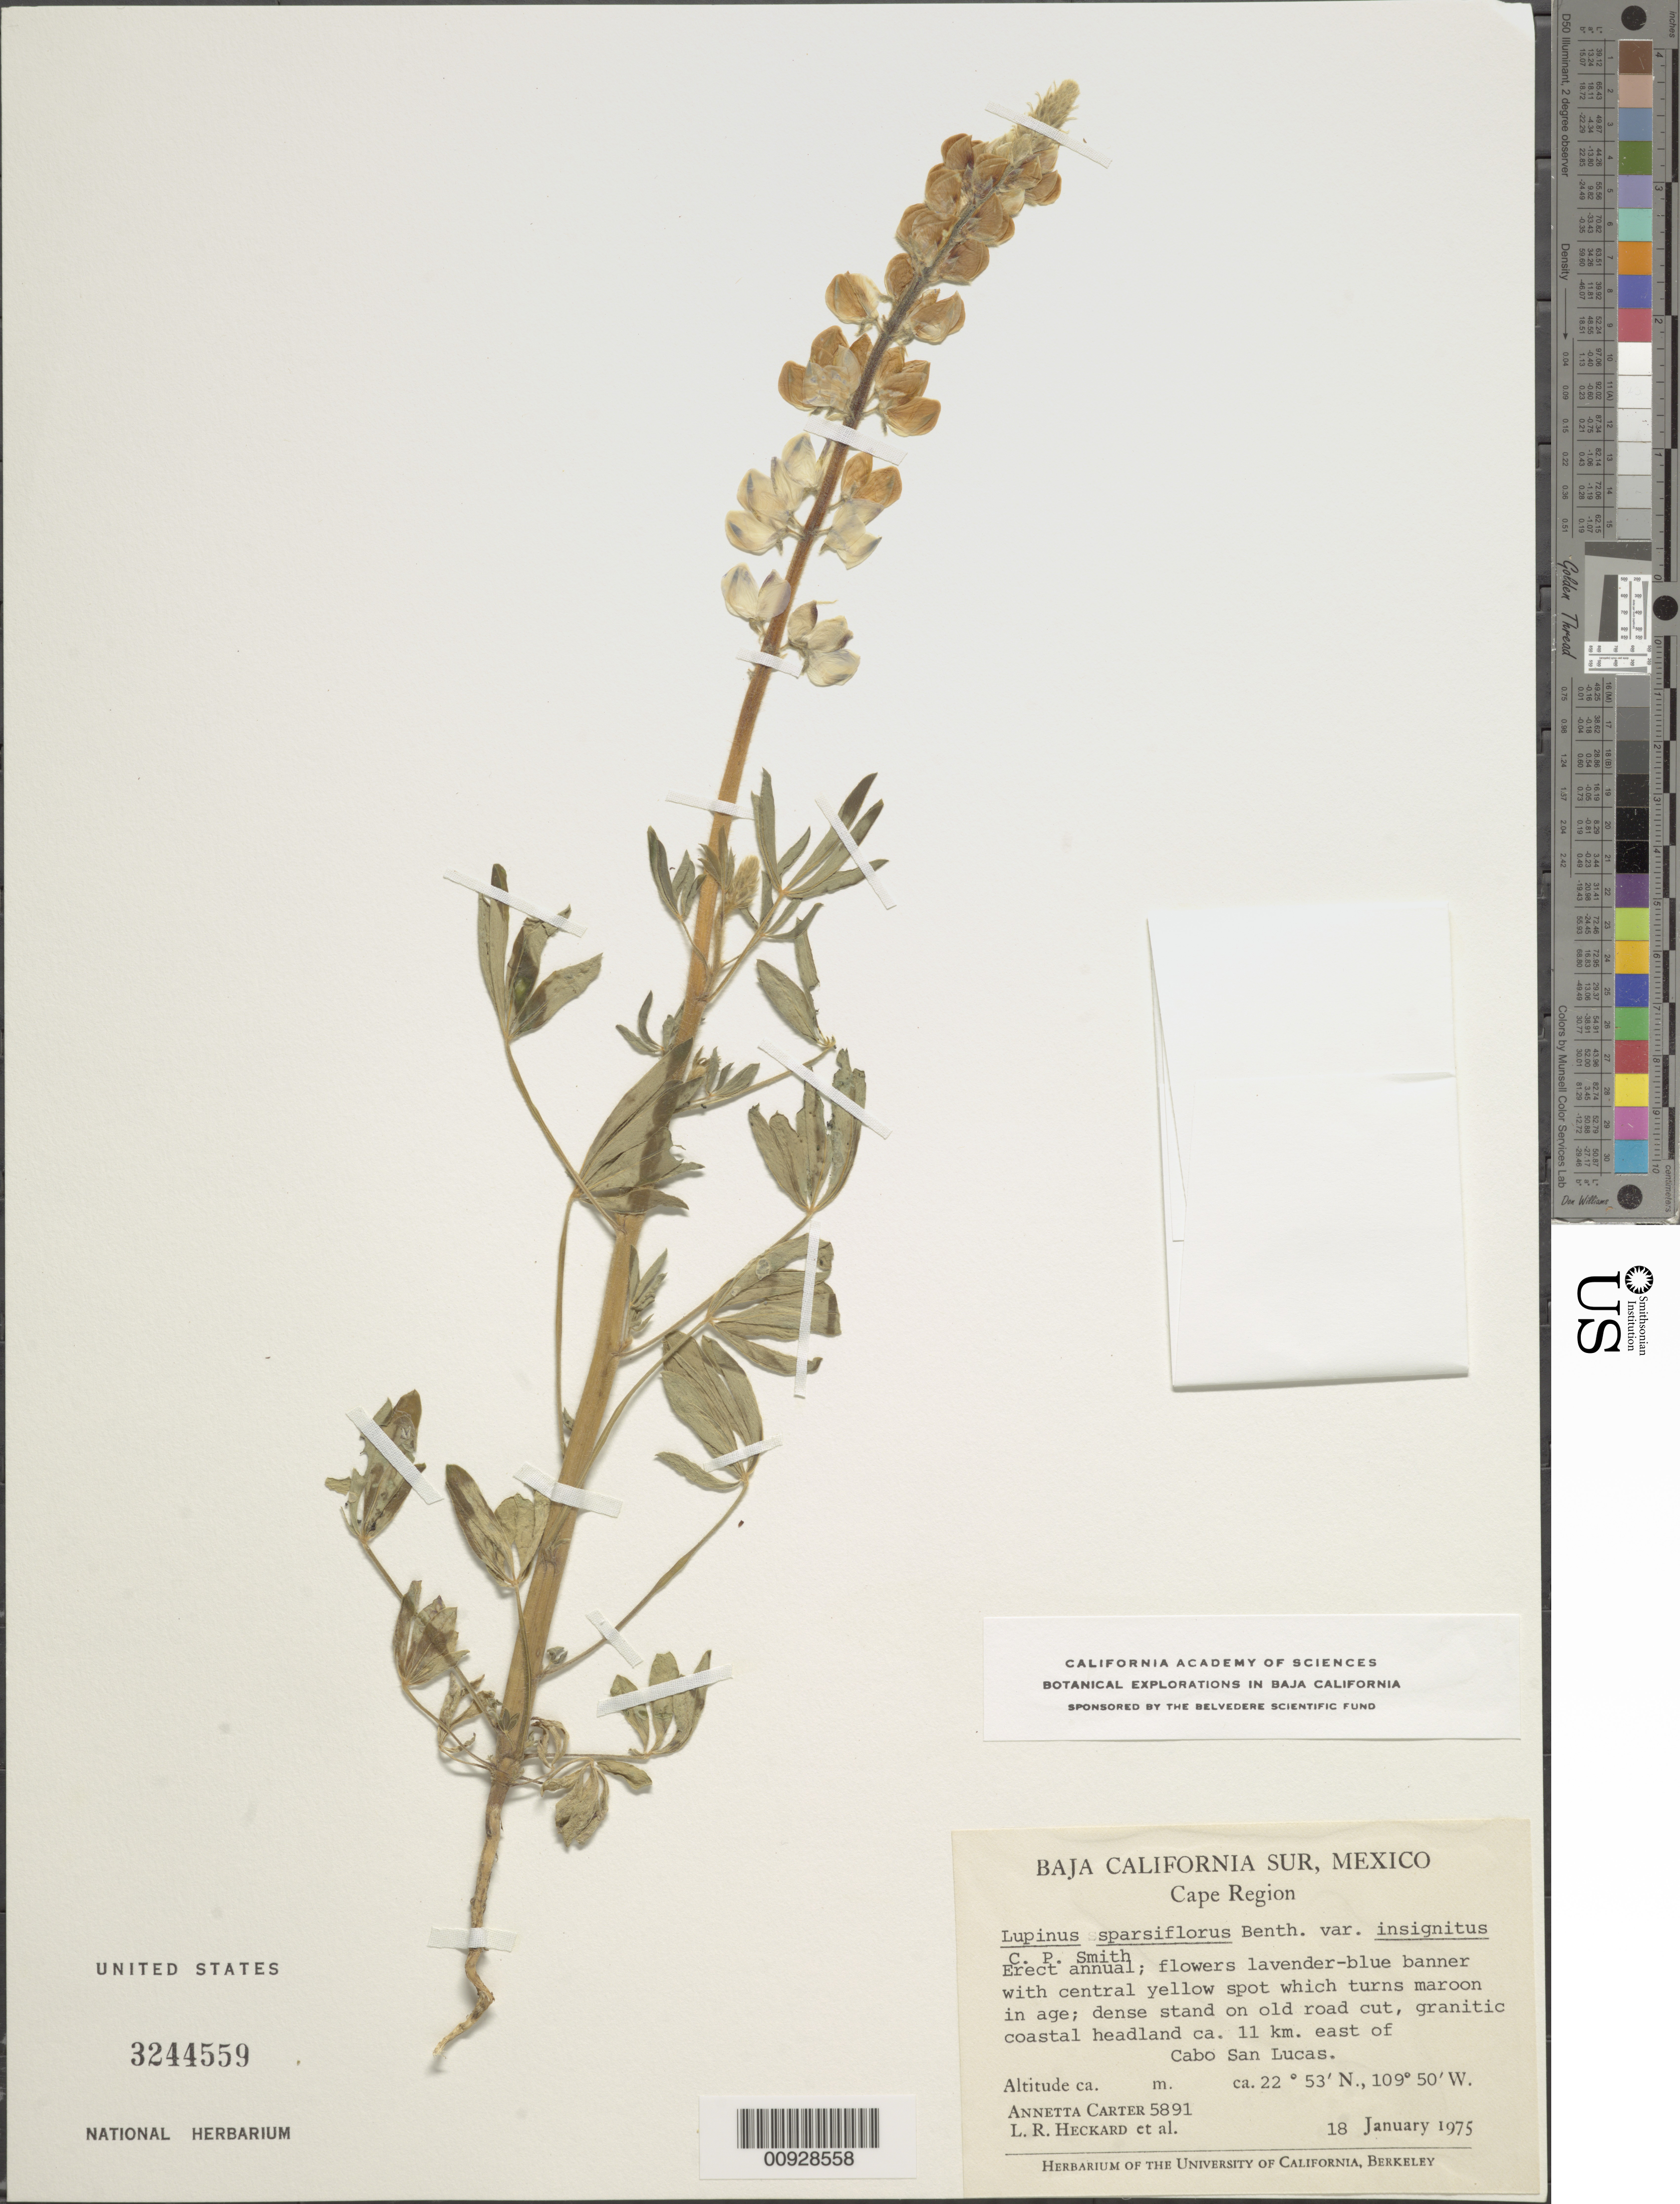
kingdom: Plantae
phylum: Tracheophyta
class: Magnoliopsida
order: Fabales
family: Fabaceae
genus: Lupinus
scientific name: Lupinus sparsiflorus var. insignitus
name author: Benth.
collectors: A. Carter, L. R. Heckard & et al.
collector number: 5891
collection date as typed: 18 Jan 1975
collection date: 1975-01-18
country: Mexico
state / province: Baja California Sur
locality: Ca. 11 km. east of Cabo San Lucas. Baja California Sur. Cape Region.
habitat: Dense stand on old road cut, granitic coastal headland.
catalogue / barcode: US 3244559